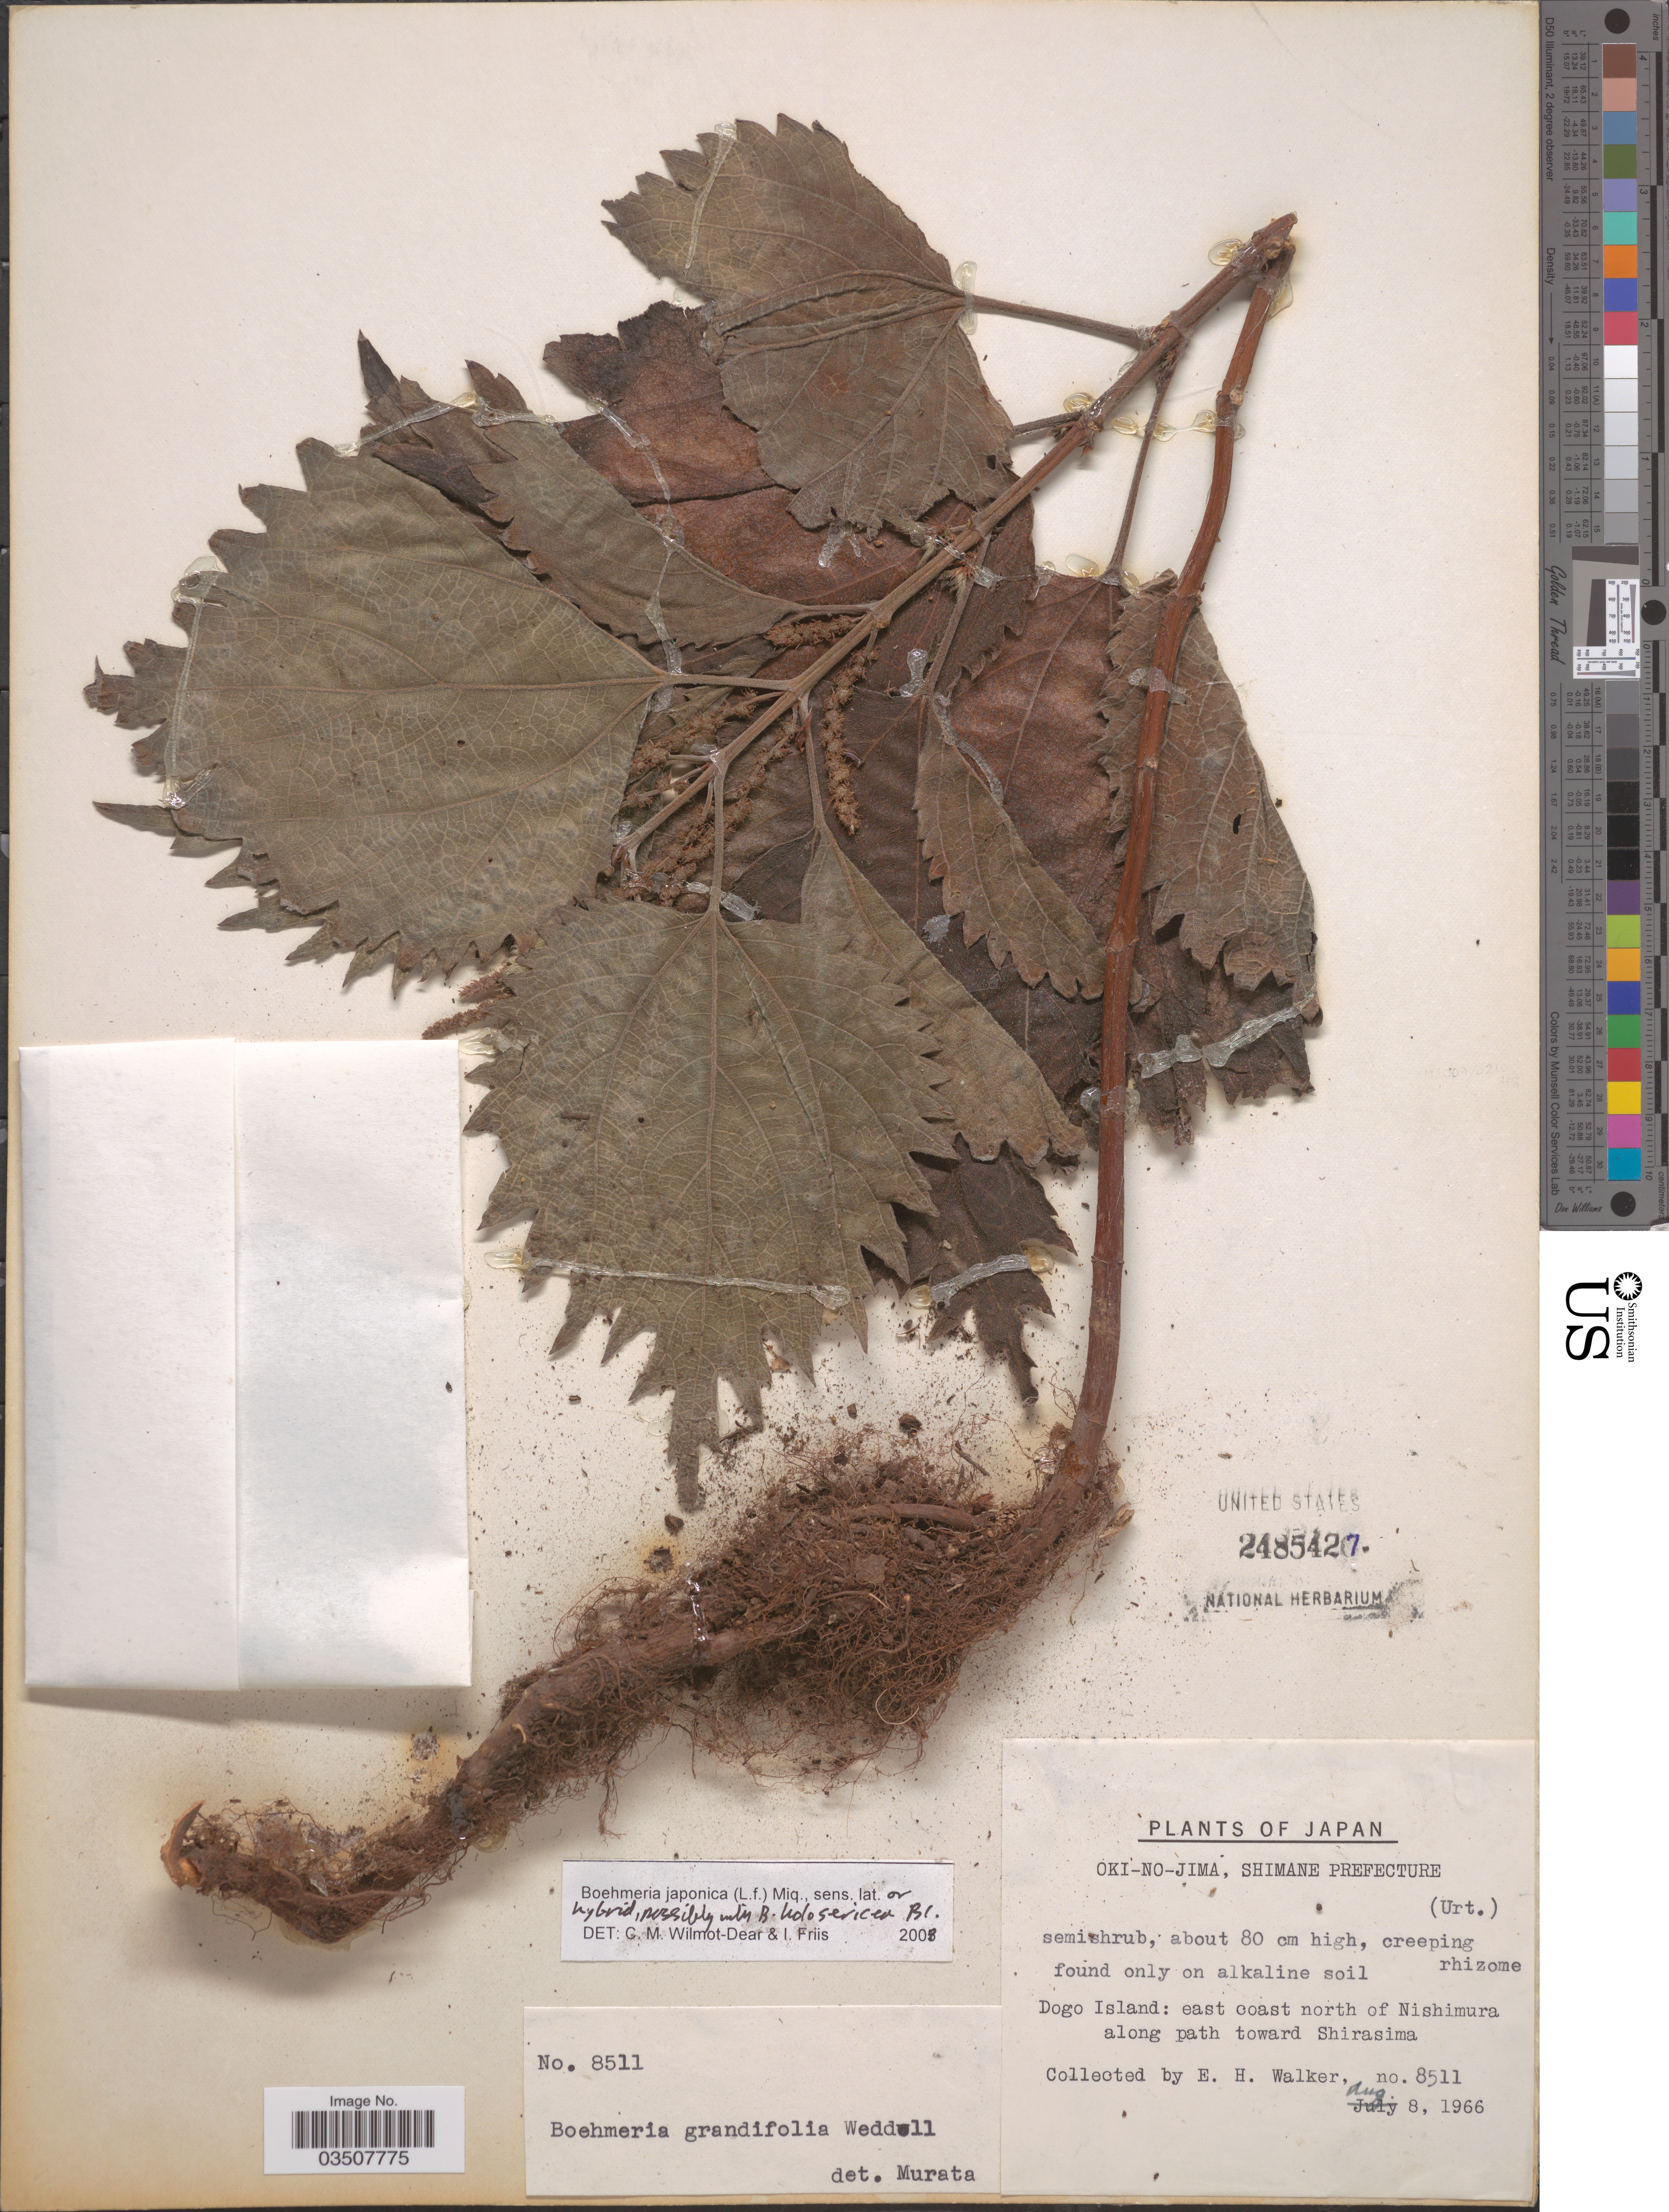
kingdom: Plantae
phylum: Tracheophyta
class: Magnoliopsida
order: Rosales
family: Urticaceae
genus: Boehmeria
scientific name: Boehmeria japonica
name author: (L. f.) Miq.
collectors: E. H. Walker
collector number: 8511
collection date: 1966-08-08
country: Japan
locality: Dogo Island: east coast north of Nishimura along path toward Shirasima.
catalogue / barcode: US 2485427